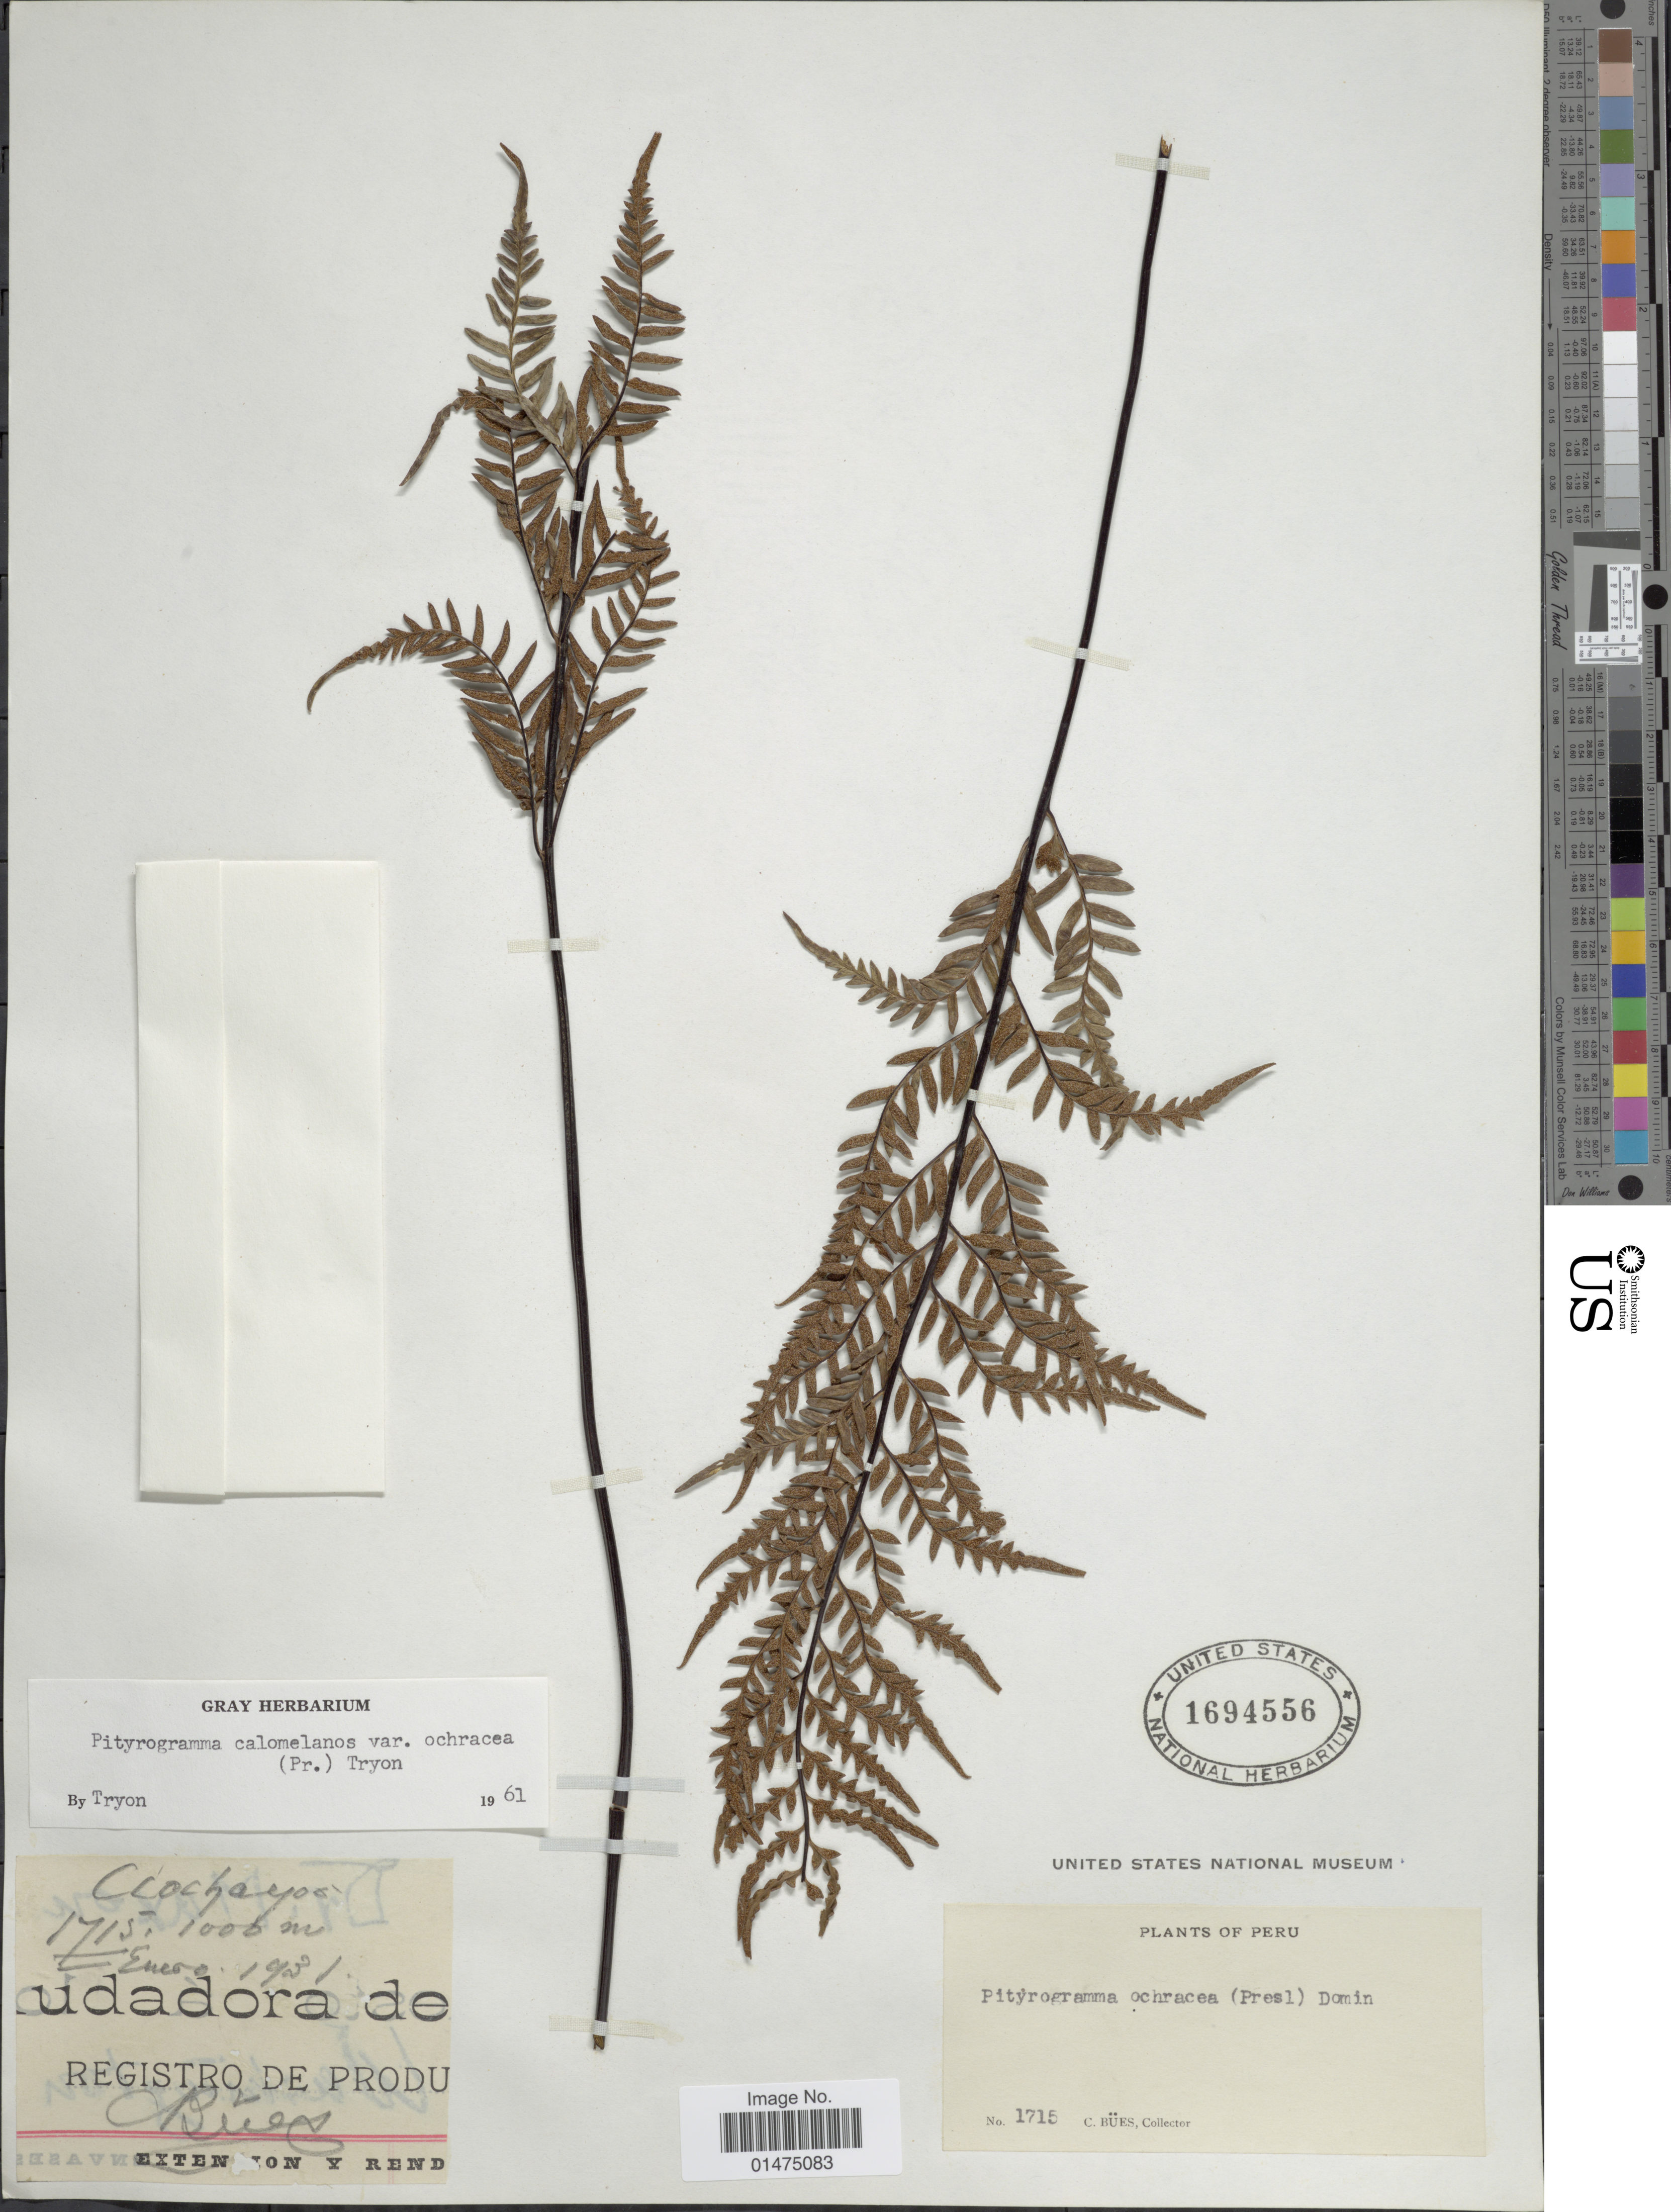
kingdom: Plantae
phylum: Tracheophyta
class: Polypodiopsida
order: Polypodiales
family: Pteridaceae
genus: Pityrogramma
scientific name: Pityrogramma ochracea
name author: (C. Presl) Domin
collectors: C. Bues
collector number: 1715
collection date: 1931-01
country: Peru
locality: Ccochayoc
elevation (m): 1000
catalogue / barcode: US 1694556